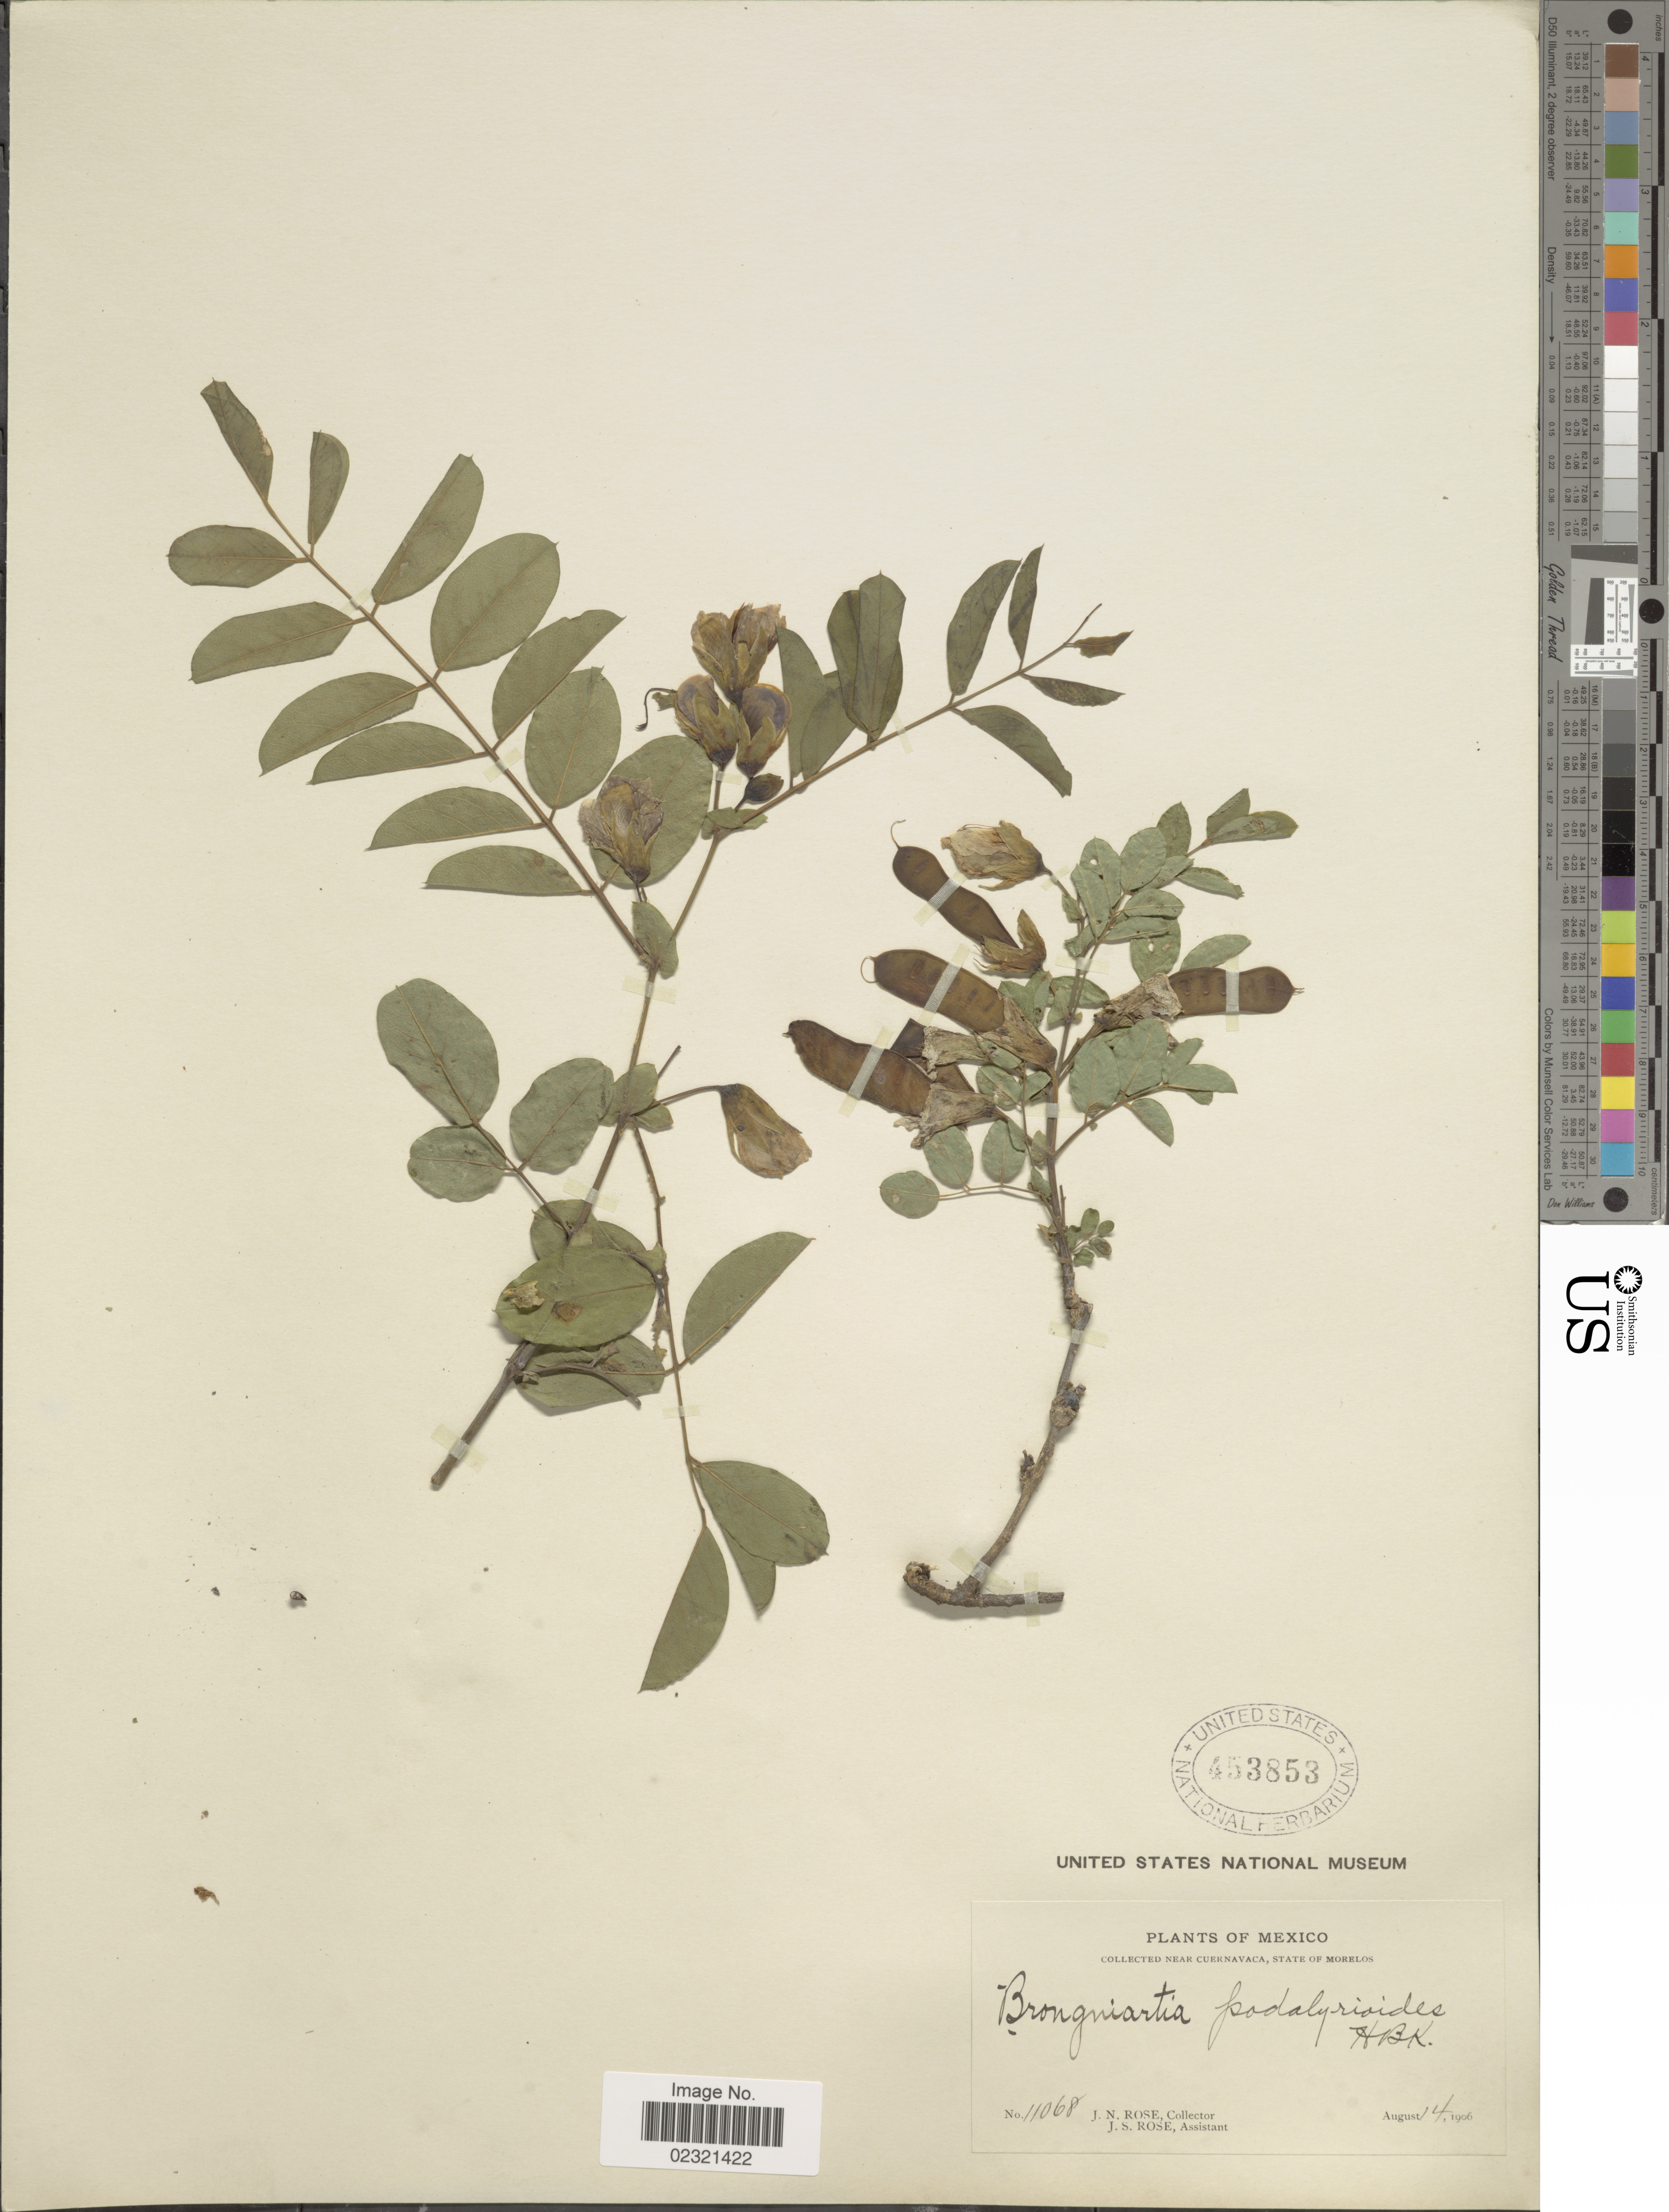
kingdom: Plantae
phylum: Tracheophyta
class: Magnoliopsida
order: Fabales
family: Fabaceae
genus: Brongniartia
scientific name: Brongniartia podalyrioides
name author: Kunth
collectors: J. N. Rose & J. S. Rose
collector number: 11068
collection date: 1906-08-14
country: Mexico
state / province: Morelos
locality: Near Cuernavaca.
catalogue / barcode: US 453853